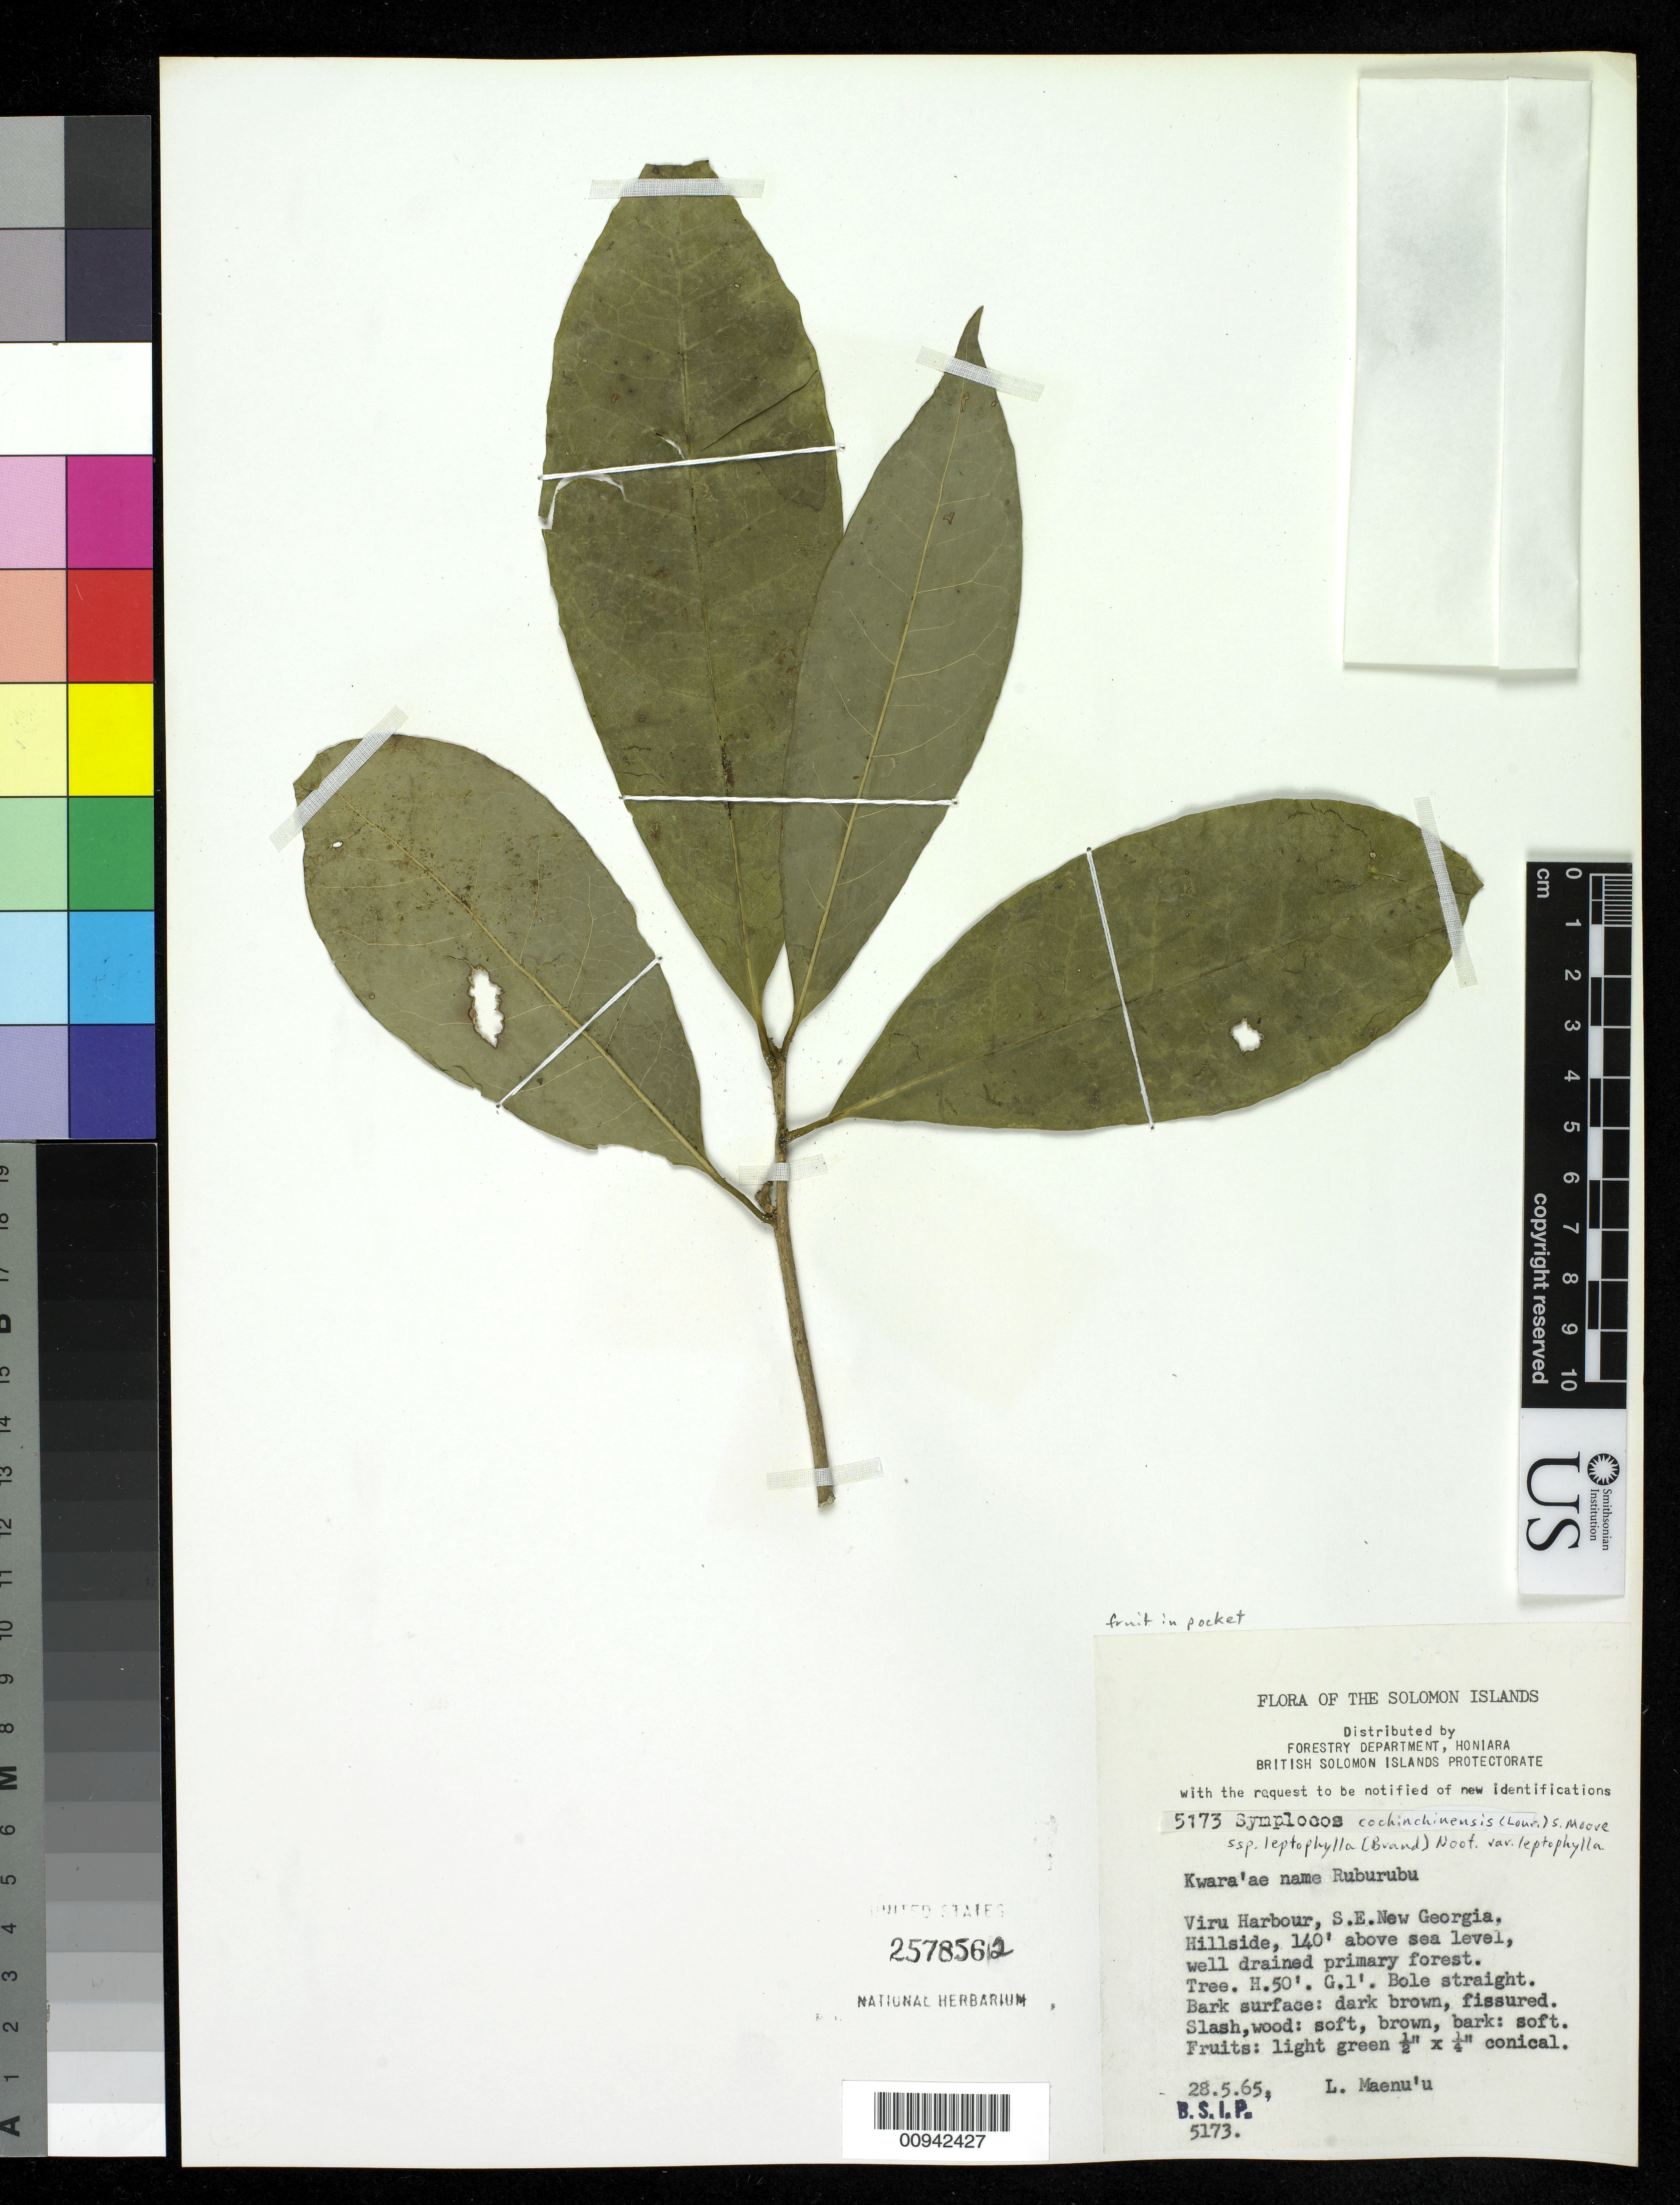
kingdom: Plantae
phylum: Tracheophyta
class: Magnoliopsida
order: Ericales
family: Symplocaceae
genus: Symplocos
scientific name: Symplocos cochinchinensis var. leptophylla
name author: (Brand) Noot.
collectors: L. Maenu'u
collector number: BSIP 5173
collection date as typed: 28 May 1965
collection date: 1965-05-28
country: Solomon Islands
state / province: Western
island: New Georgia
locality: Viru Harbour, SE New Georgia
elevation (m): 43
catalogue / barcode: US 2578562